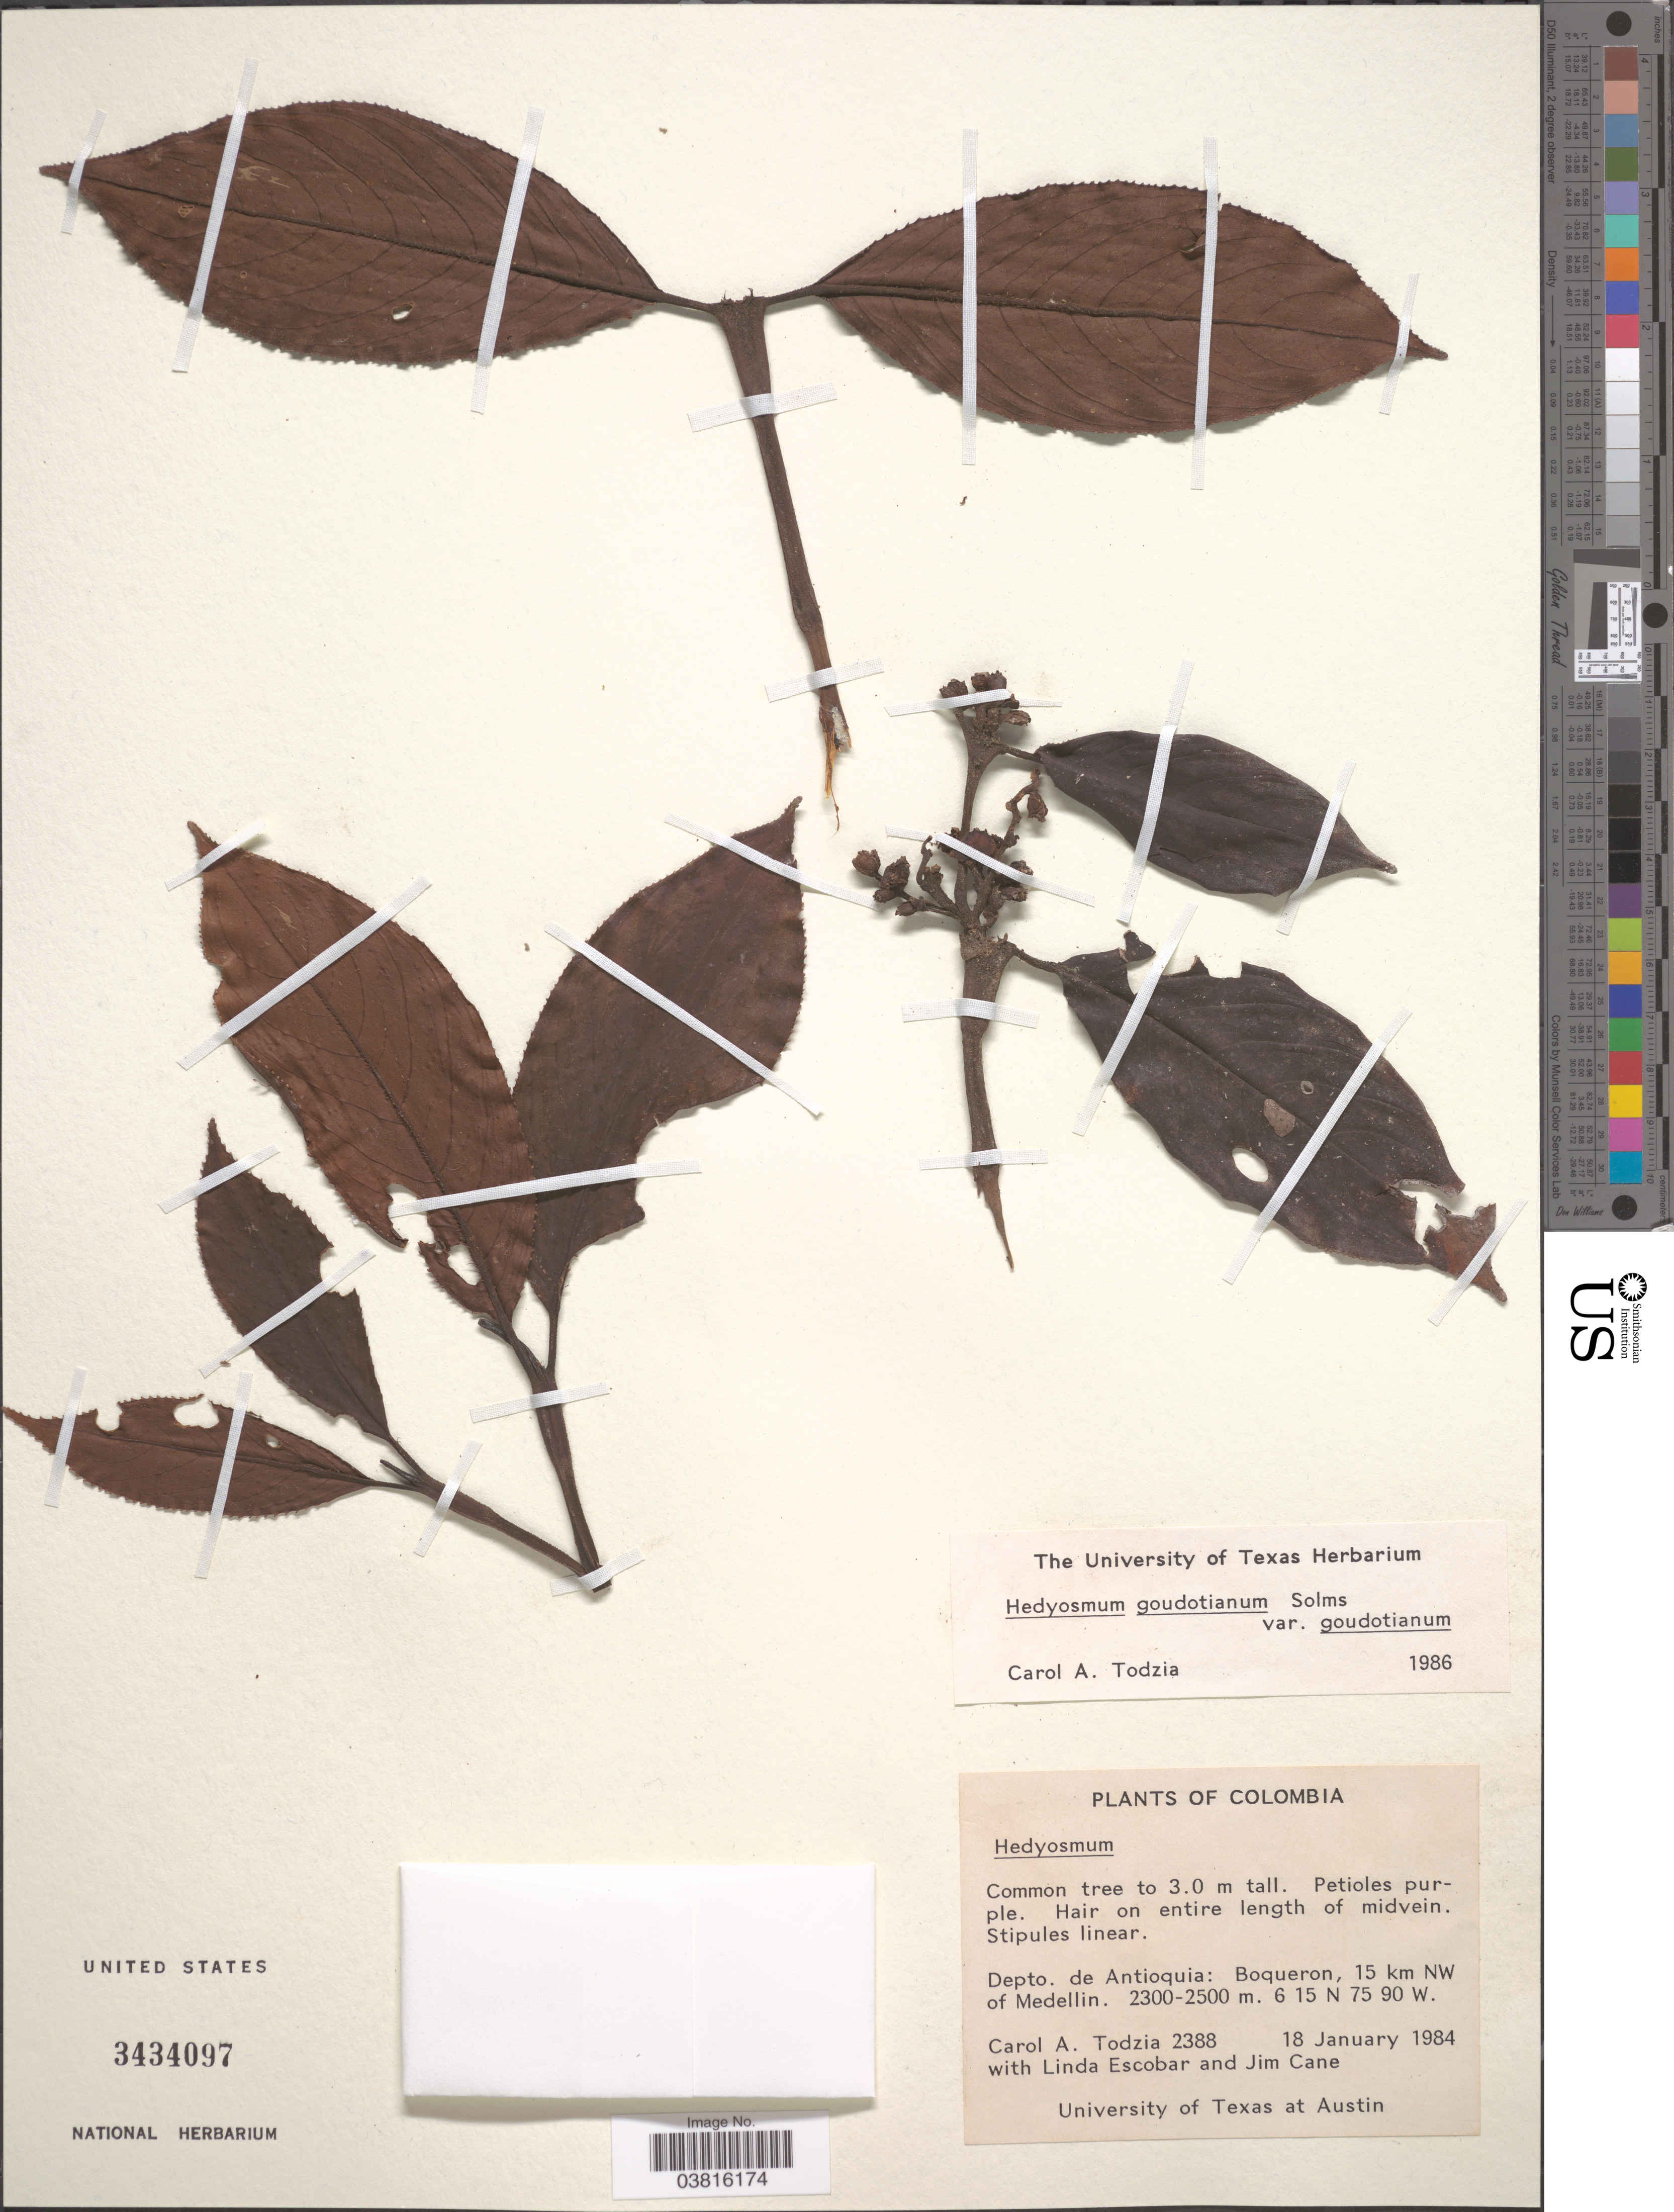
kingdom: Plantae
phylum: Tracheophyta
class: Magnoliopsida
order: Chloranthales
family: Chloranthaceae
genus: Hedyosmum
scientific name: Hedyosmum goudotianum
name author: Solms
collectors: C. A. Todzia, L. K. de Escobar & J. Cane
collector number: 2388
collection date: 1984-01-18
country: Colombia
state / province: Antioquia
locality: Depto. de Antioquia: Boqueron, 15 km NW of Medellin.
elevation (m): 2300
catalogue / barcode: US 3434094